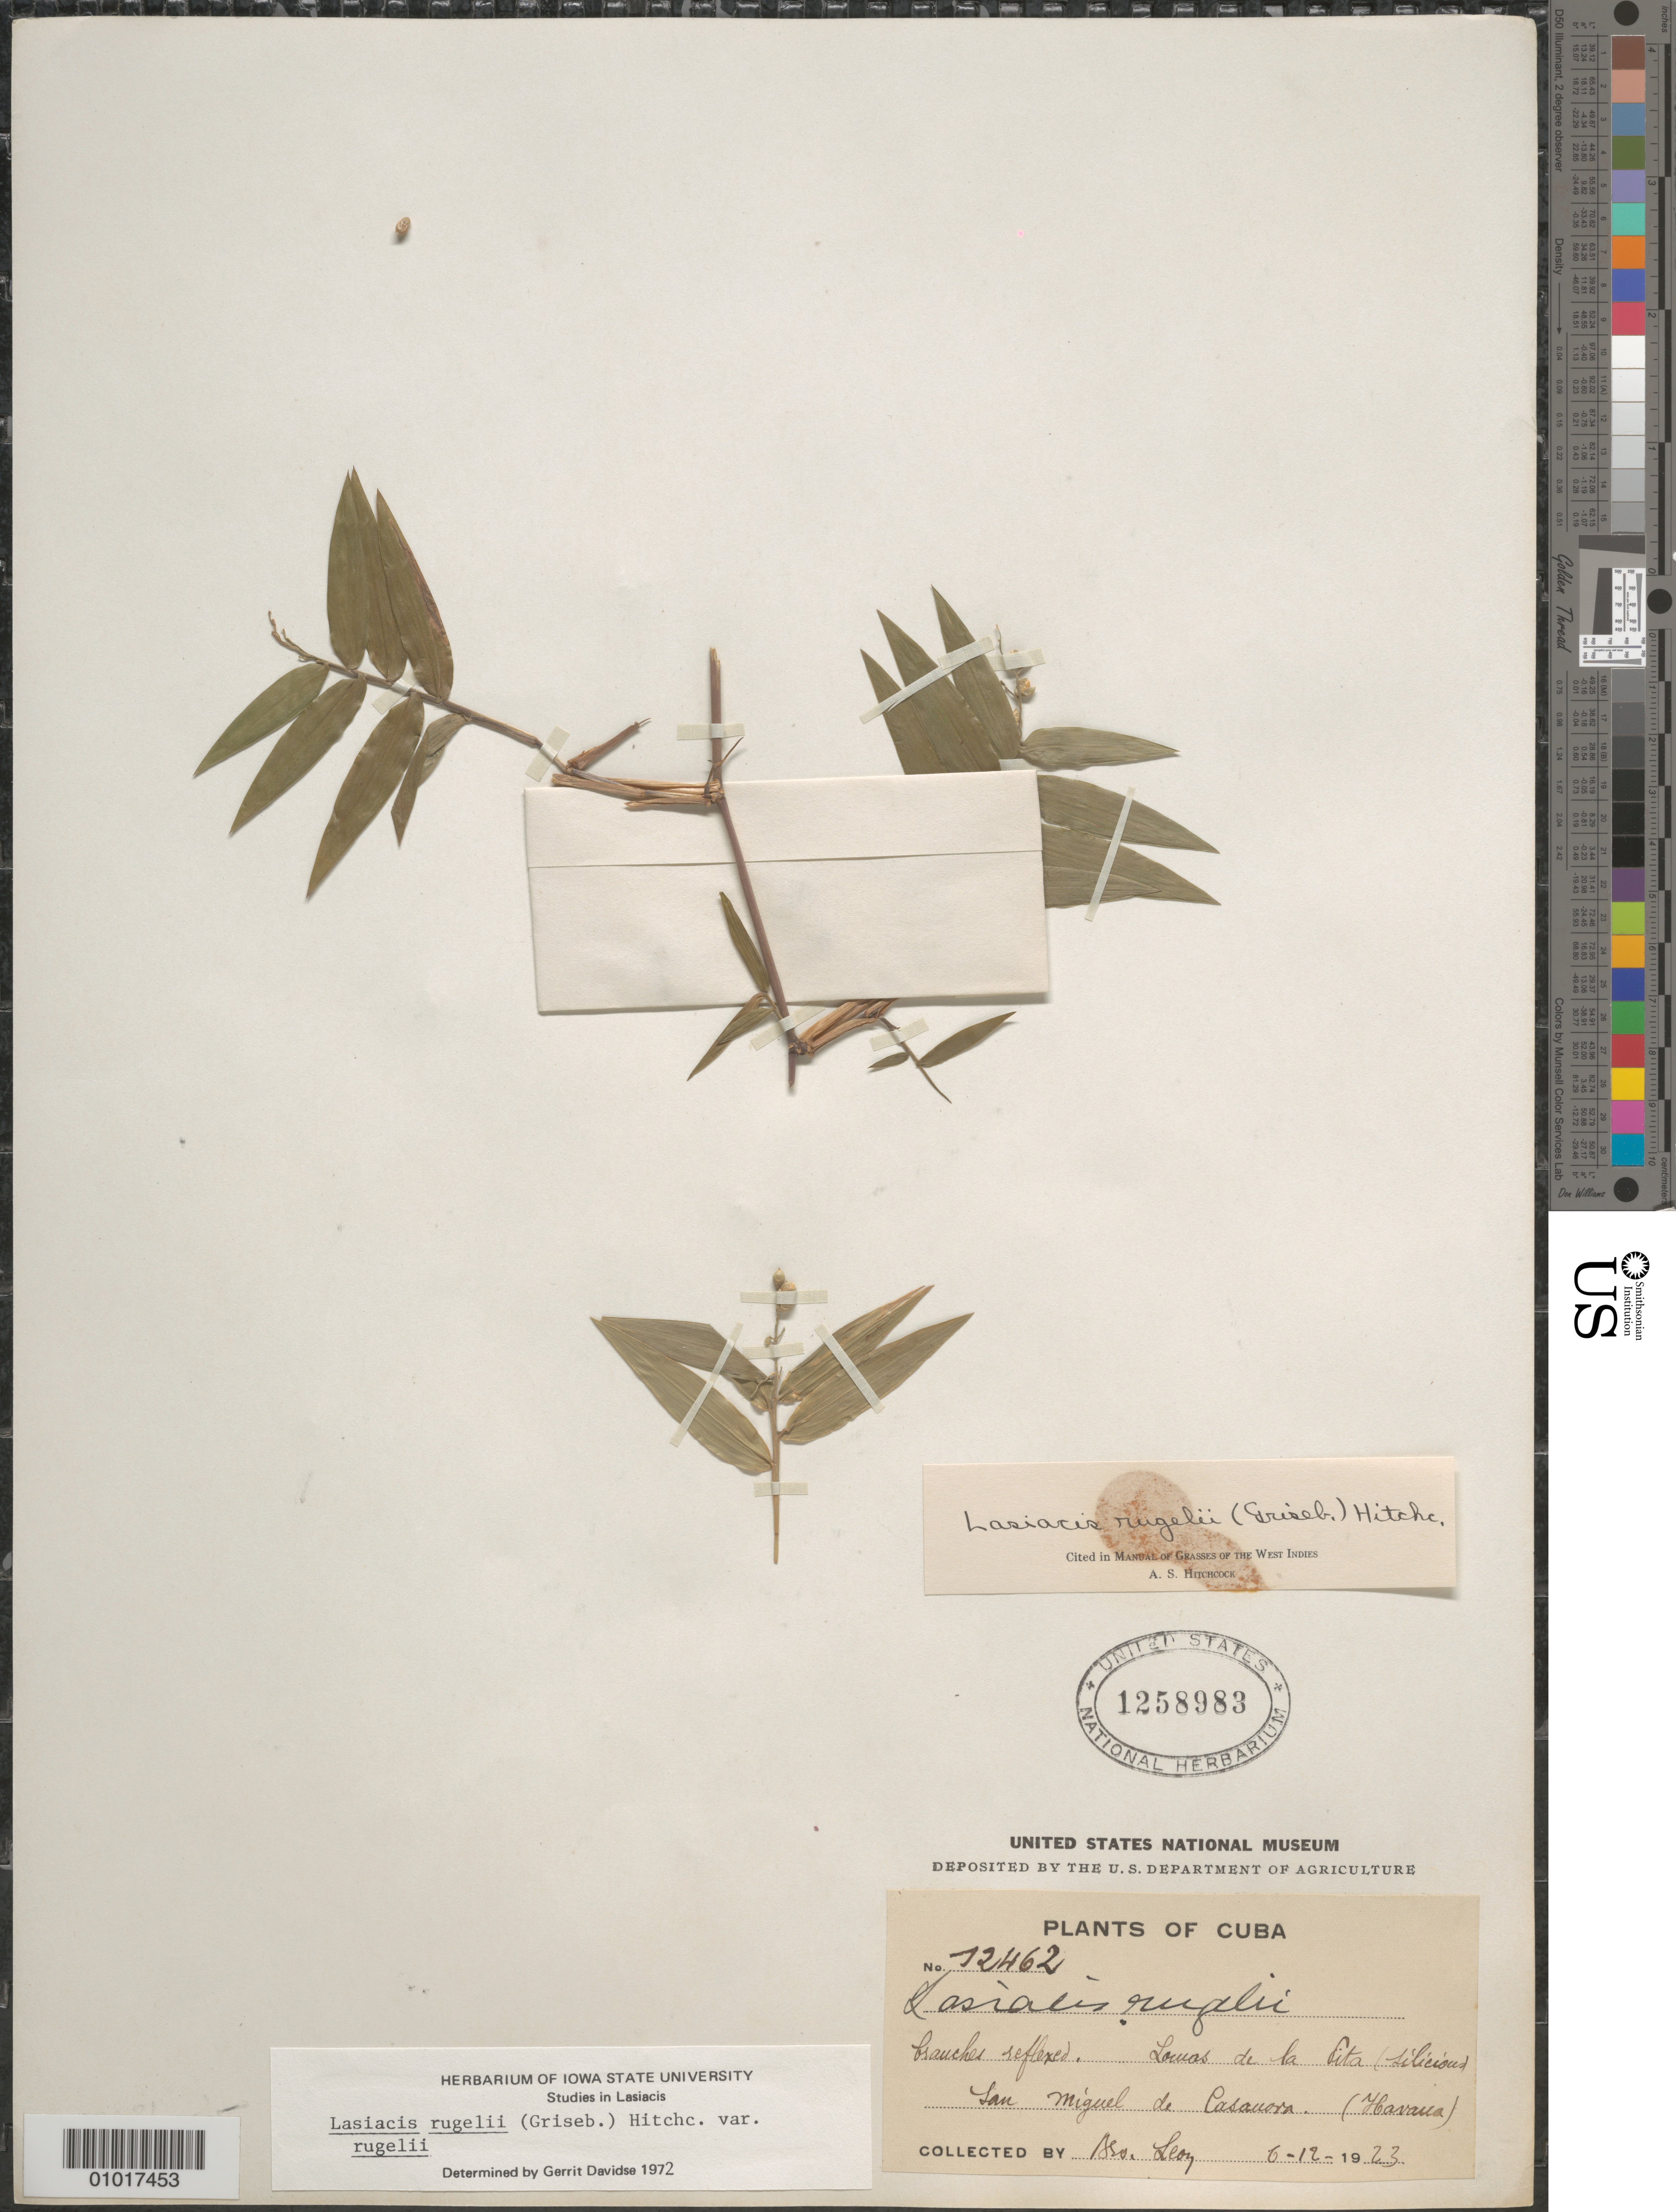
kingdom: Plantae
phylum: Tracheophyta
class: Liliopsida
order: Poales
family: Poaceae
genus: Lasiacis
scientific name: Lasiacis rugelii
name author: (Griseb.) Hitchc.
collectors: Bro. León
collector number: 12462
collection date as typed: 06 Dec 1923 or 12 Jun 1923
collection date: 1923-06-12 or 1923-12-06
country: Cuba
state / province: La Habana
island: Cuba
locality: Lomas de la Pita, San Miguel de Casanova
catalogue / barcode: US 1258983